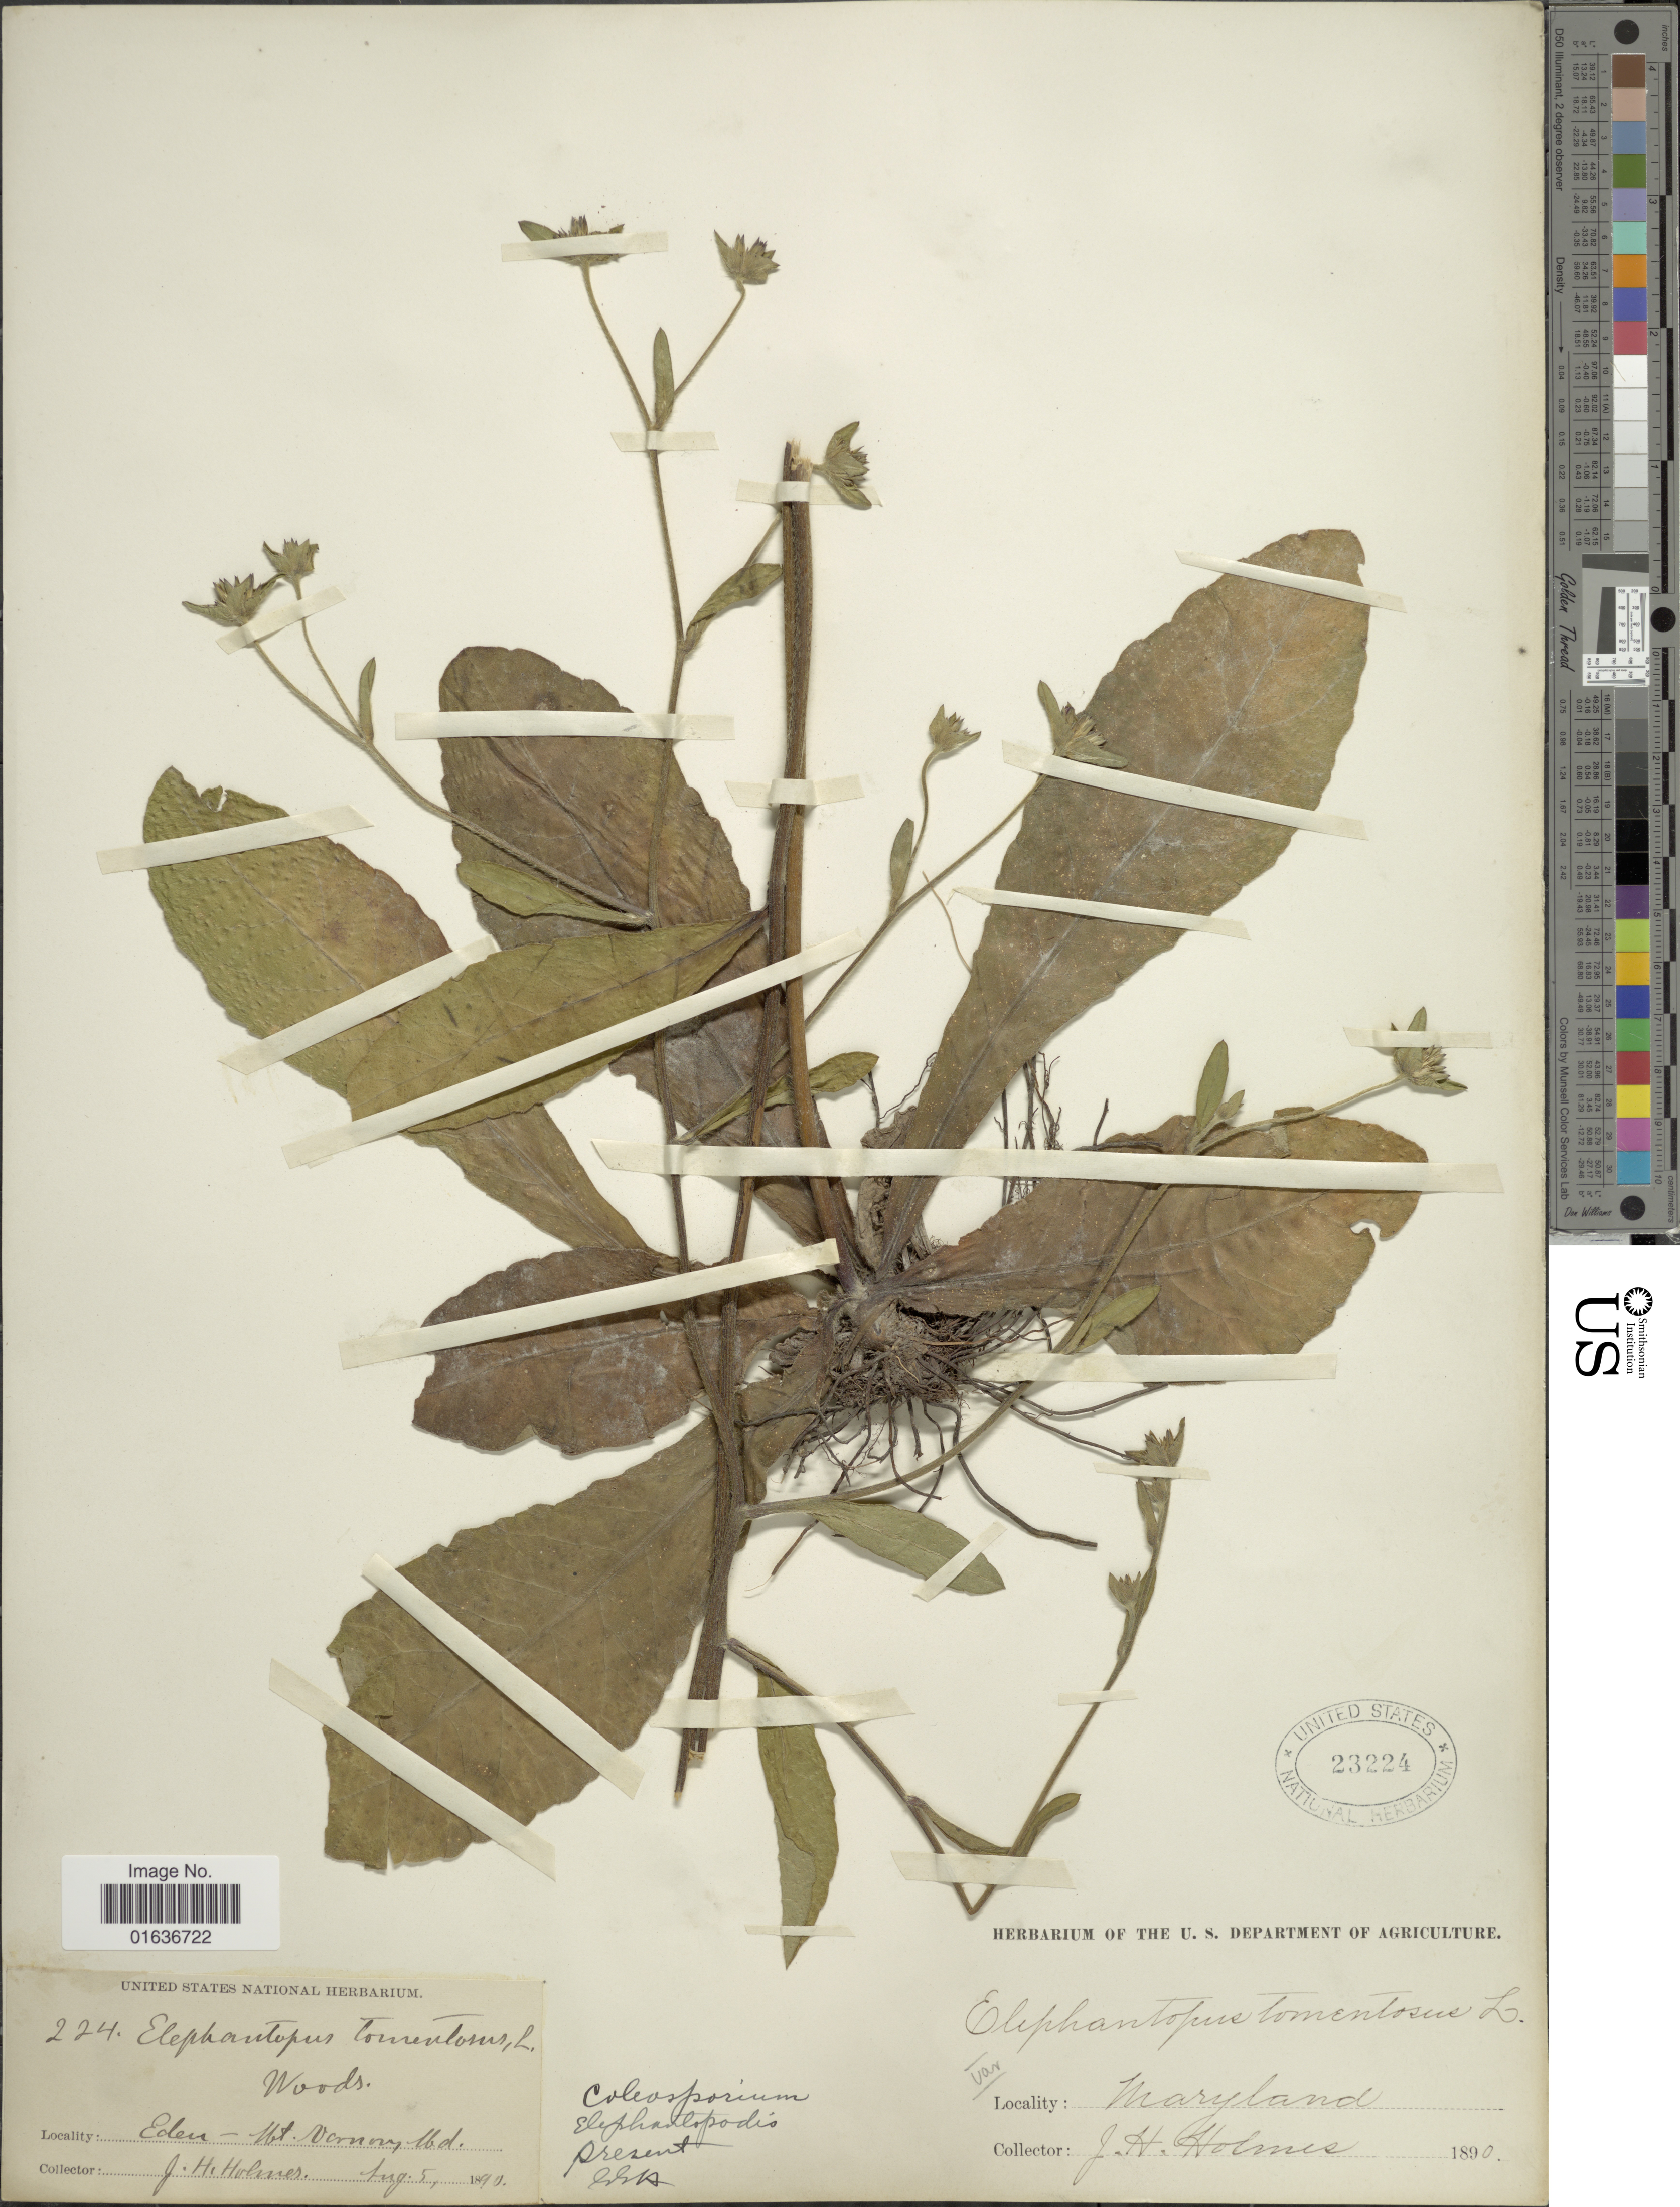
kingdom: Plantae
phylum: Tracheophyta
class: Magnoliopsida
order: Asterales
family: Asteraceae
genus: Elephantopus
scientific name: Elephantopus tomentosus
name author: L.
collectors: J. Holmes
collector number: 224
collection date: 1890-08-05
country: United States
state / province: Maryland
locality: Eden - Mt. Vernon lbd.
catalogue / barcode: US 23224